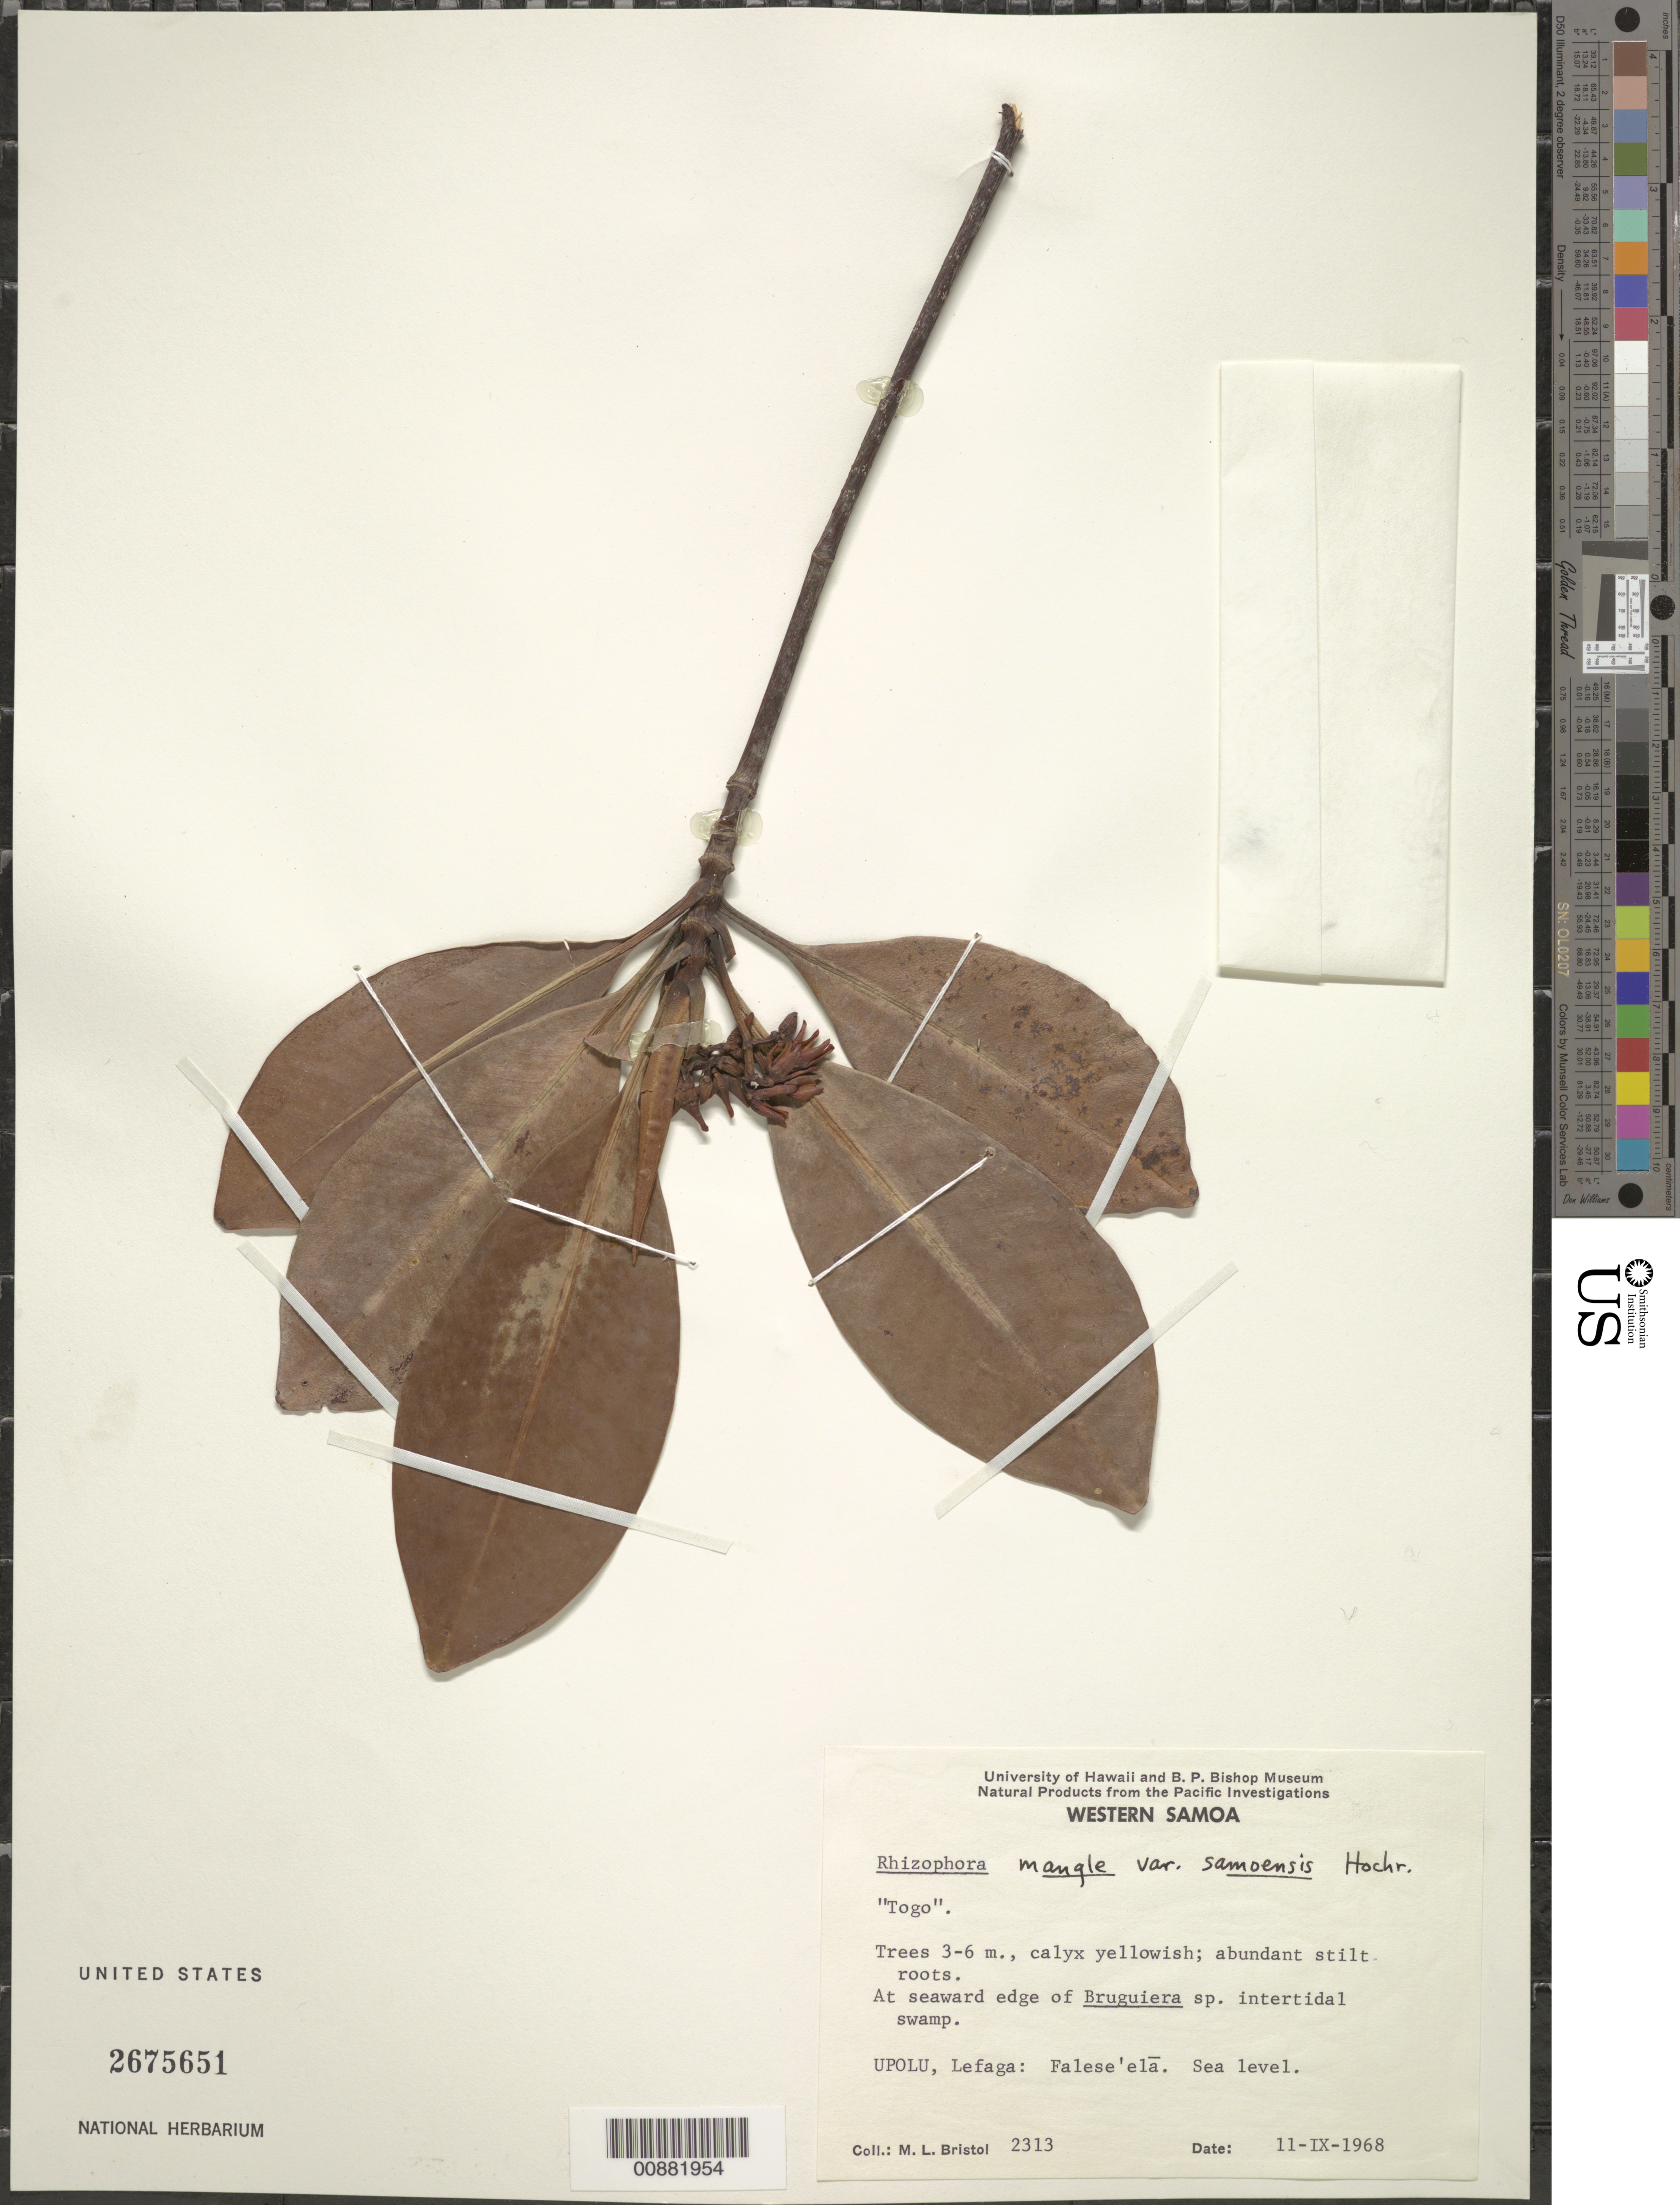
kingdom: Plantae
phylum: Tracheophyta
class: Magnoliopsida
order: Malpighiales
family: Rhizophoraceae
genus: Rhizophora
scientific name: Rhizophora mangle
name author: L.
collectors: M. L. Bristol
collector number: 2313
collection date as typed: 11 Sep 1968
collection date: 1968-09-11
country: Samoa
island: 'Upolu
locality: Lefaga: Falese'ela.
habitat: At seaward edge of Bruguiera sp. Intertidal swamp.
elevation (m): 0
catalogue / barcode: US 2675651